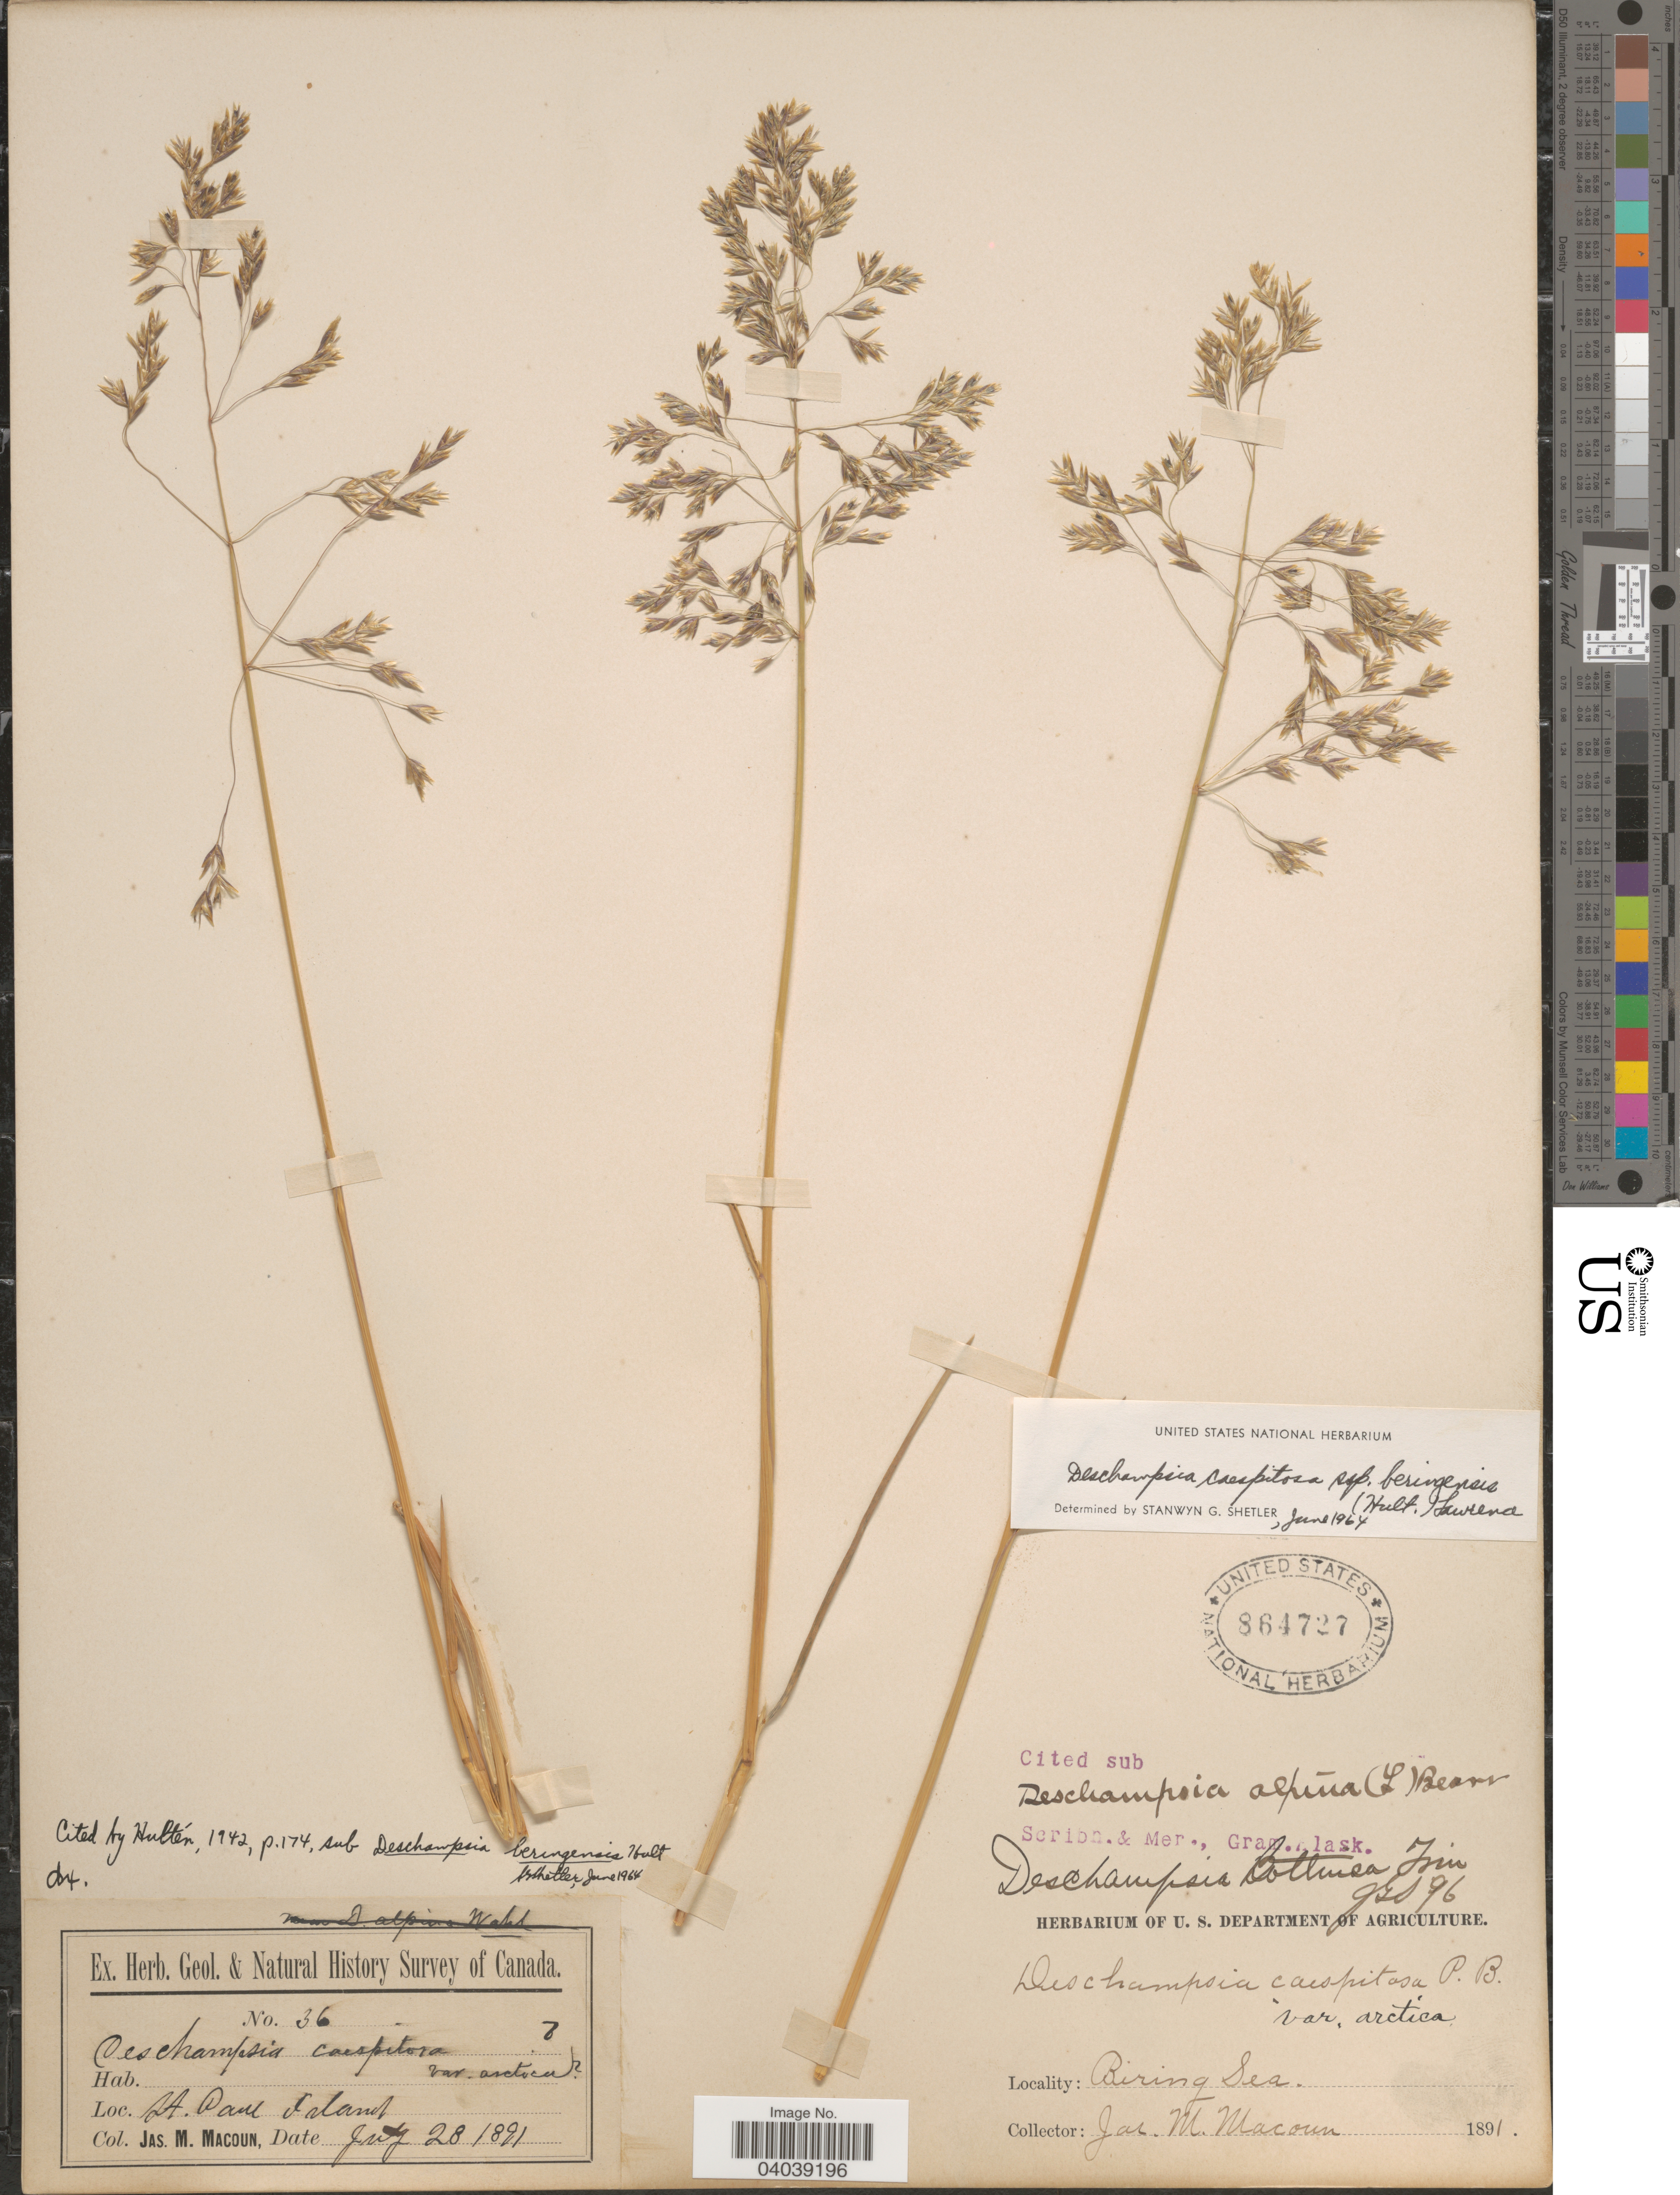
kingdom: Plantae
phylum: Tracheophyta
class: Liliopsida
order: Poales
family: Poaceae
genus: Deschampsia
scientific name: Deschampsia cespitosa subsp. beringensis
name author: (Hultén) Lawrence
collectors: J. M. Macoun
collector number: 36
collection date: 1891-07-28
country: United States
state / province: Alaska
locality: St. Paul Island. Biring Sea.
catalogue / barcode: US 864727